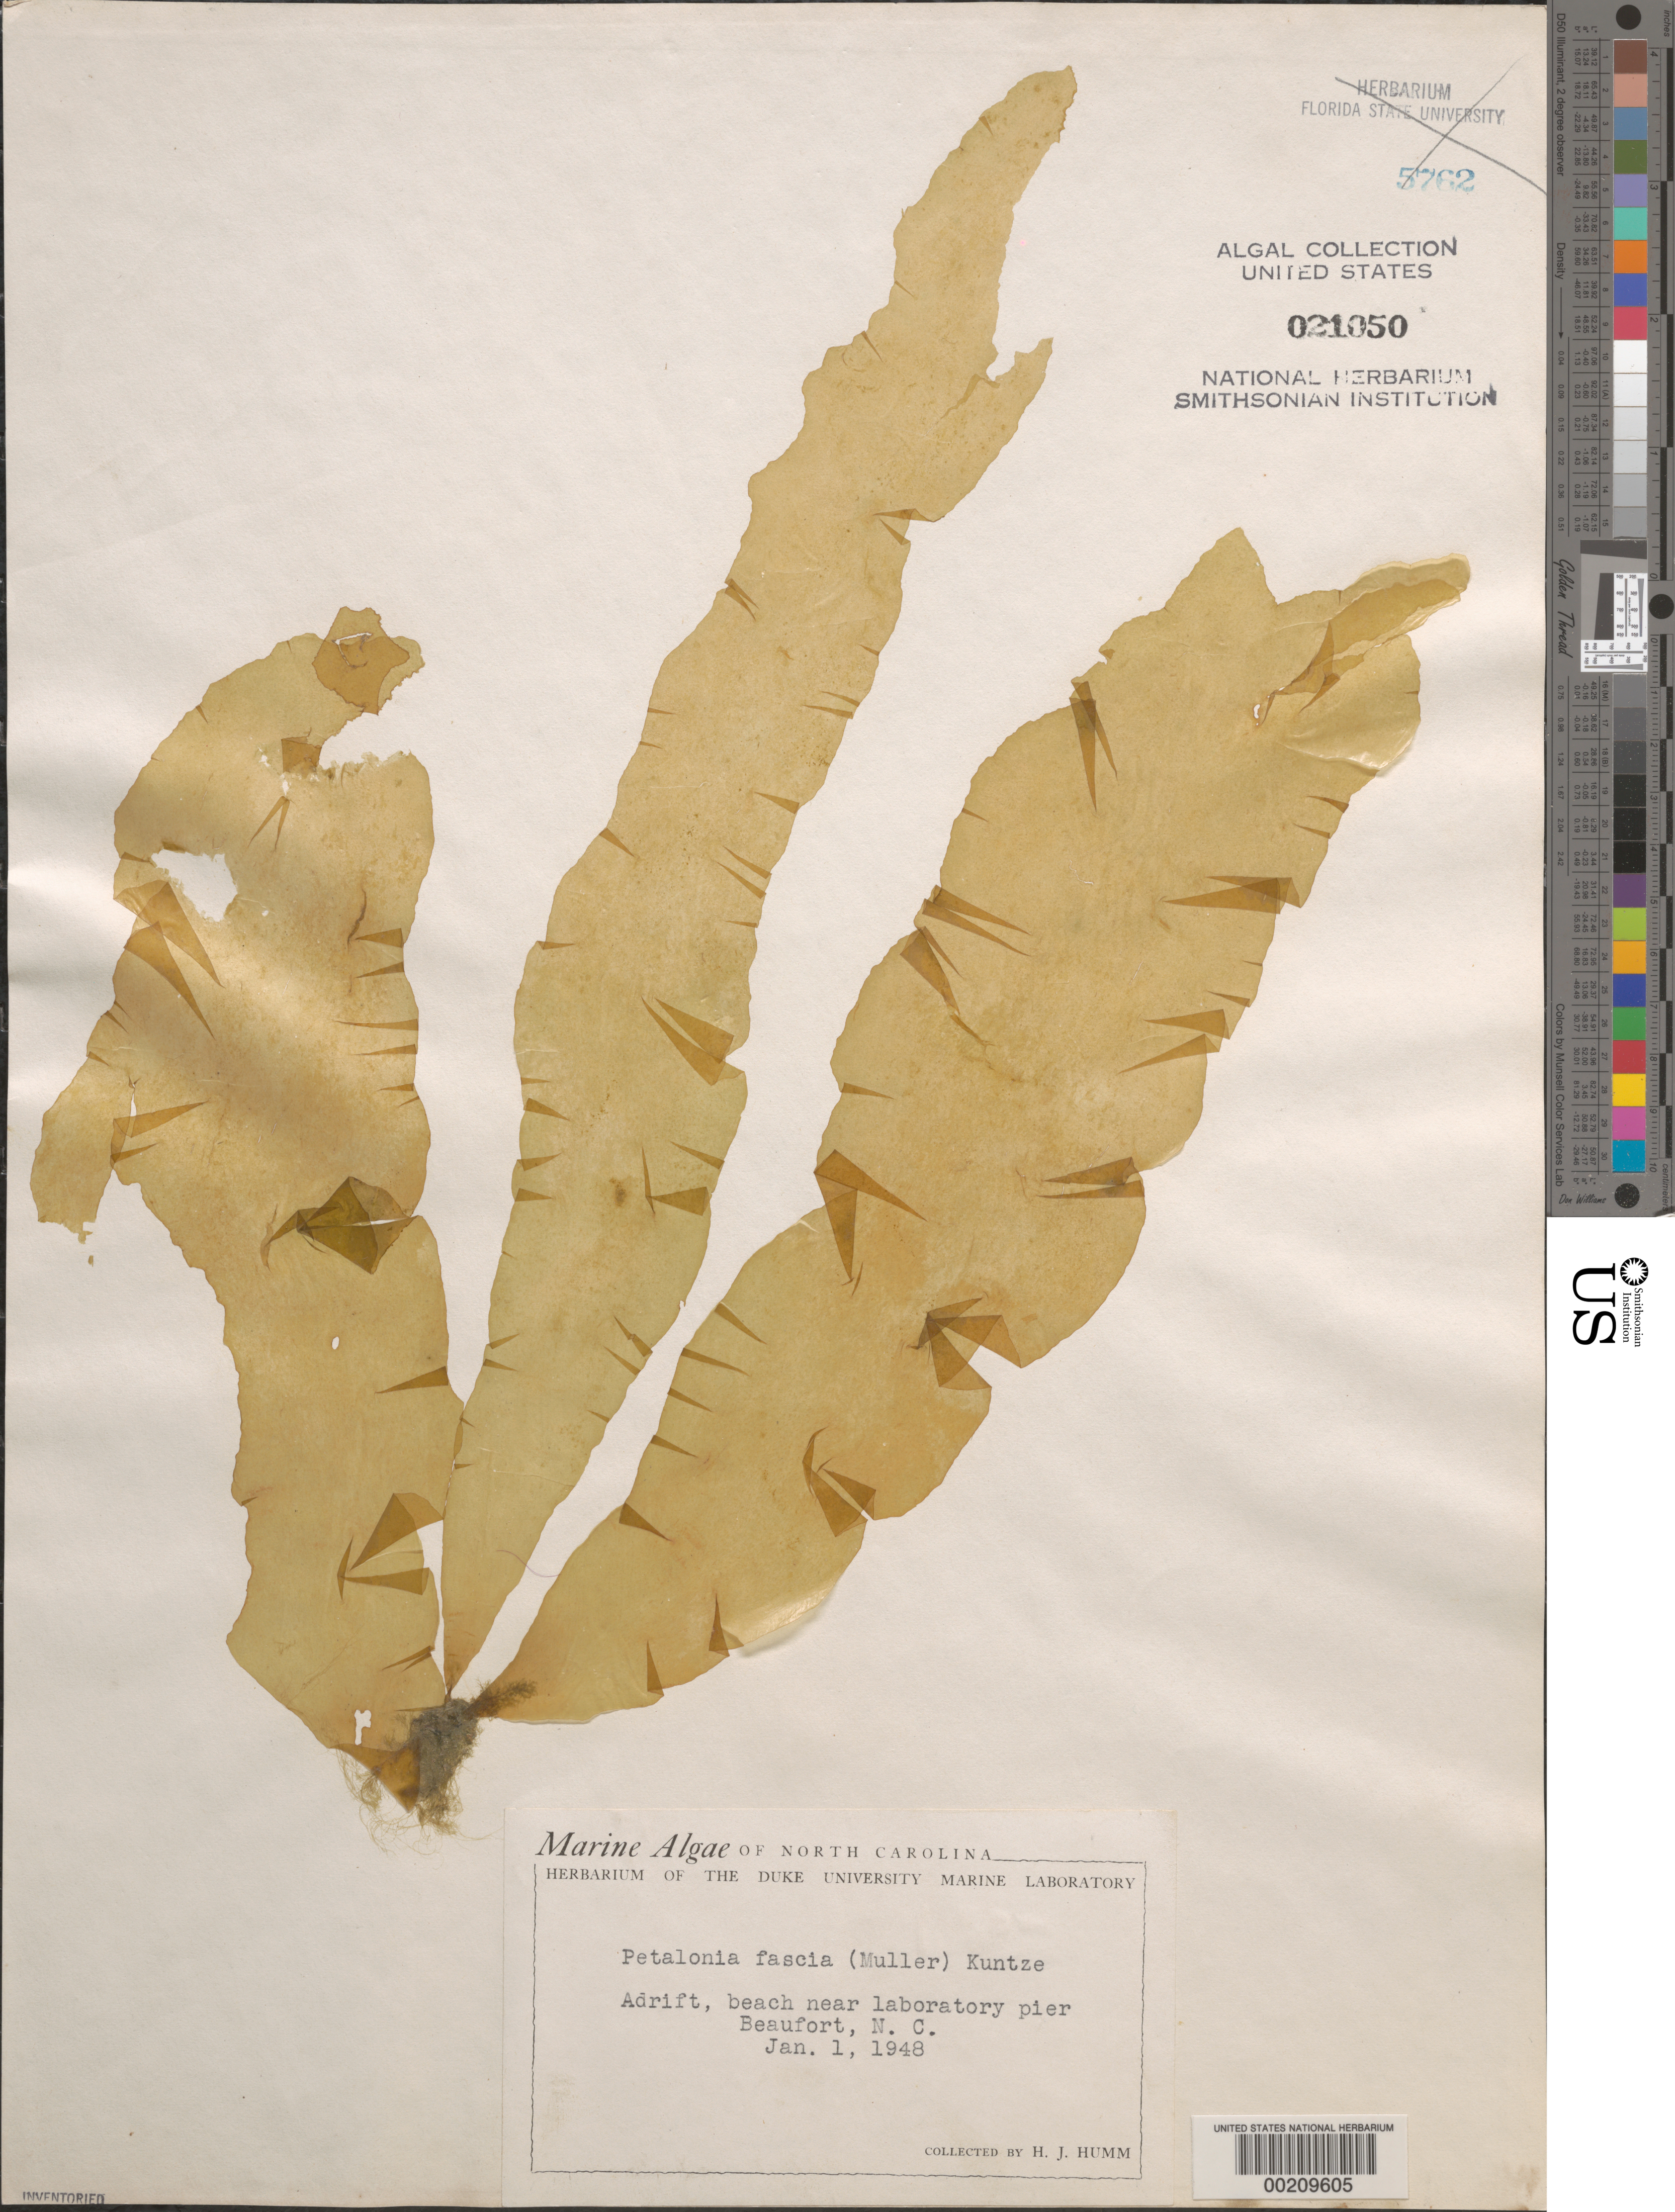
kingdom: Chromista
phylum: Ochrophyta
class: Phaeophyceae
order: Scytosiphonales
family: Scytosiphonaceae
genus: Petalonia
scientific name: Petalonia fascia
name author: (O.F. Müller) Kuntze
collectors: H. J. Humm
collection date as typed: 01 Jan 1948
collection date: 1948-01-01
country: United States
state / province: North Carolina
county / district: Carteret County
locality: Beaufort, coral reef 20 miles offshore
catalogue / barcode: US 21050